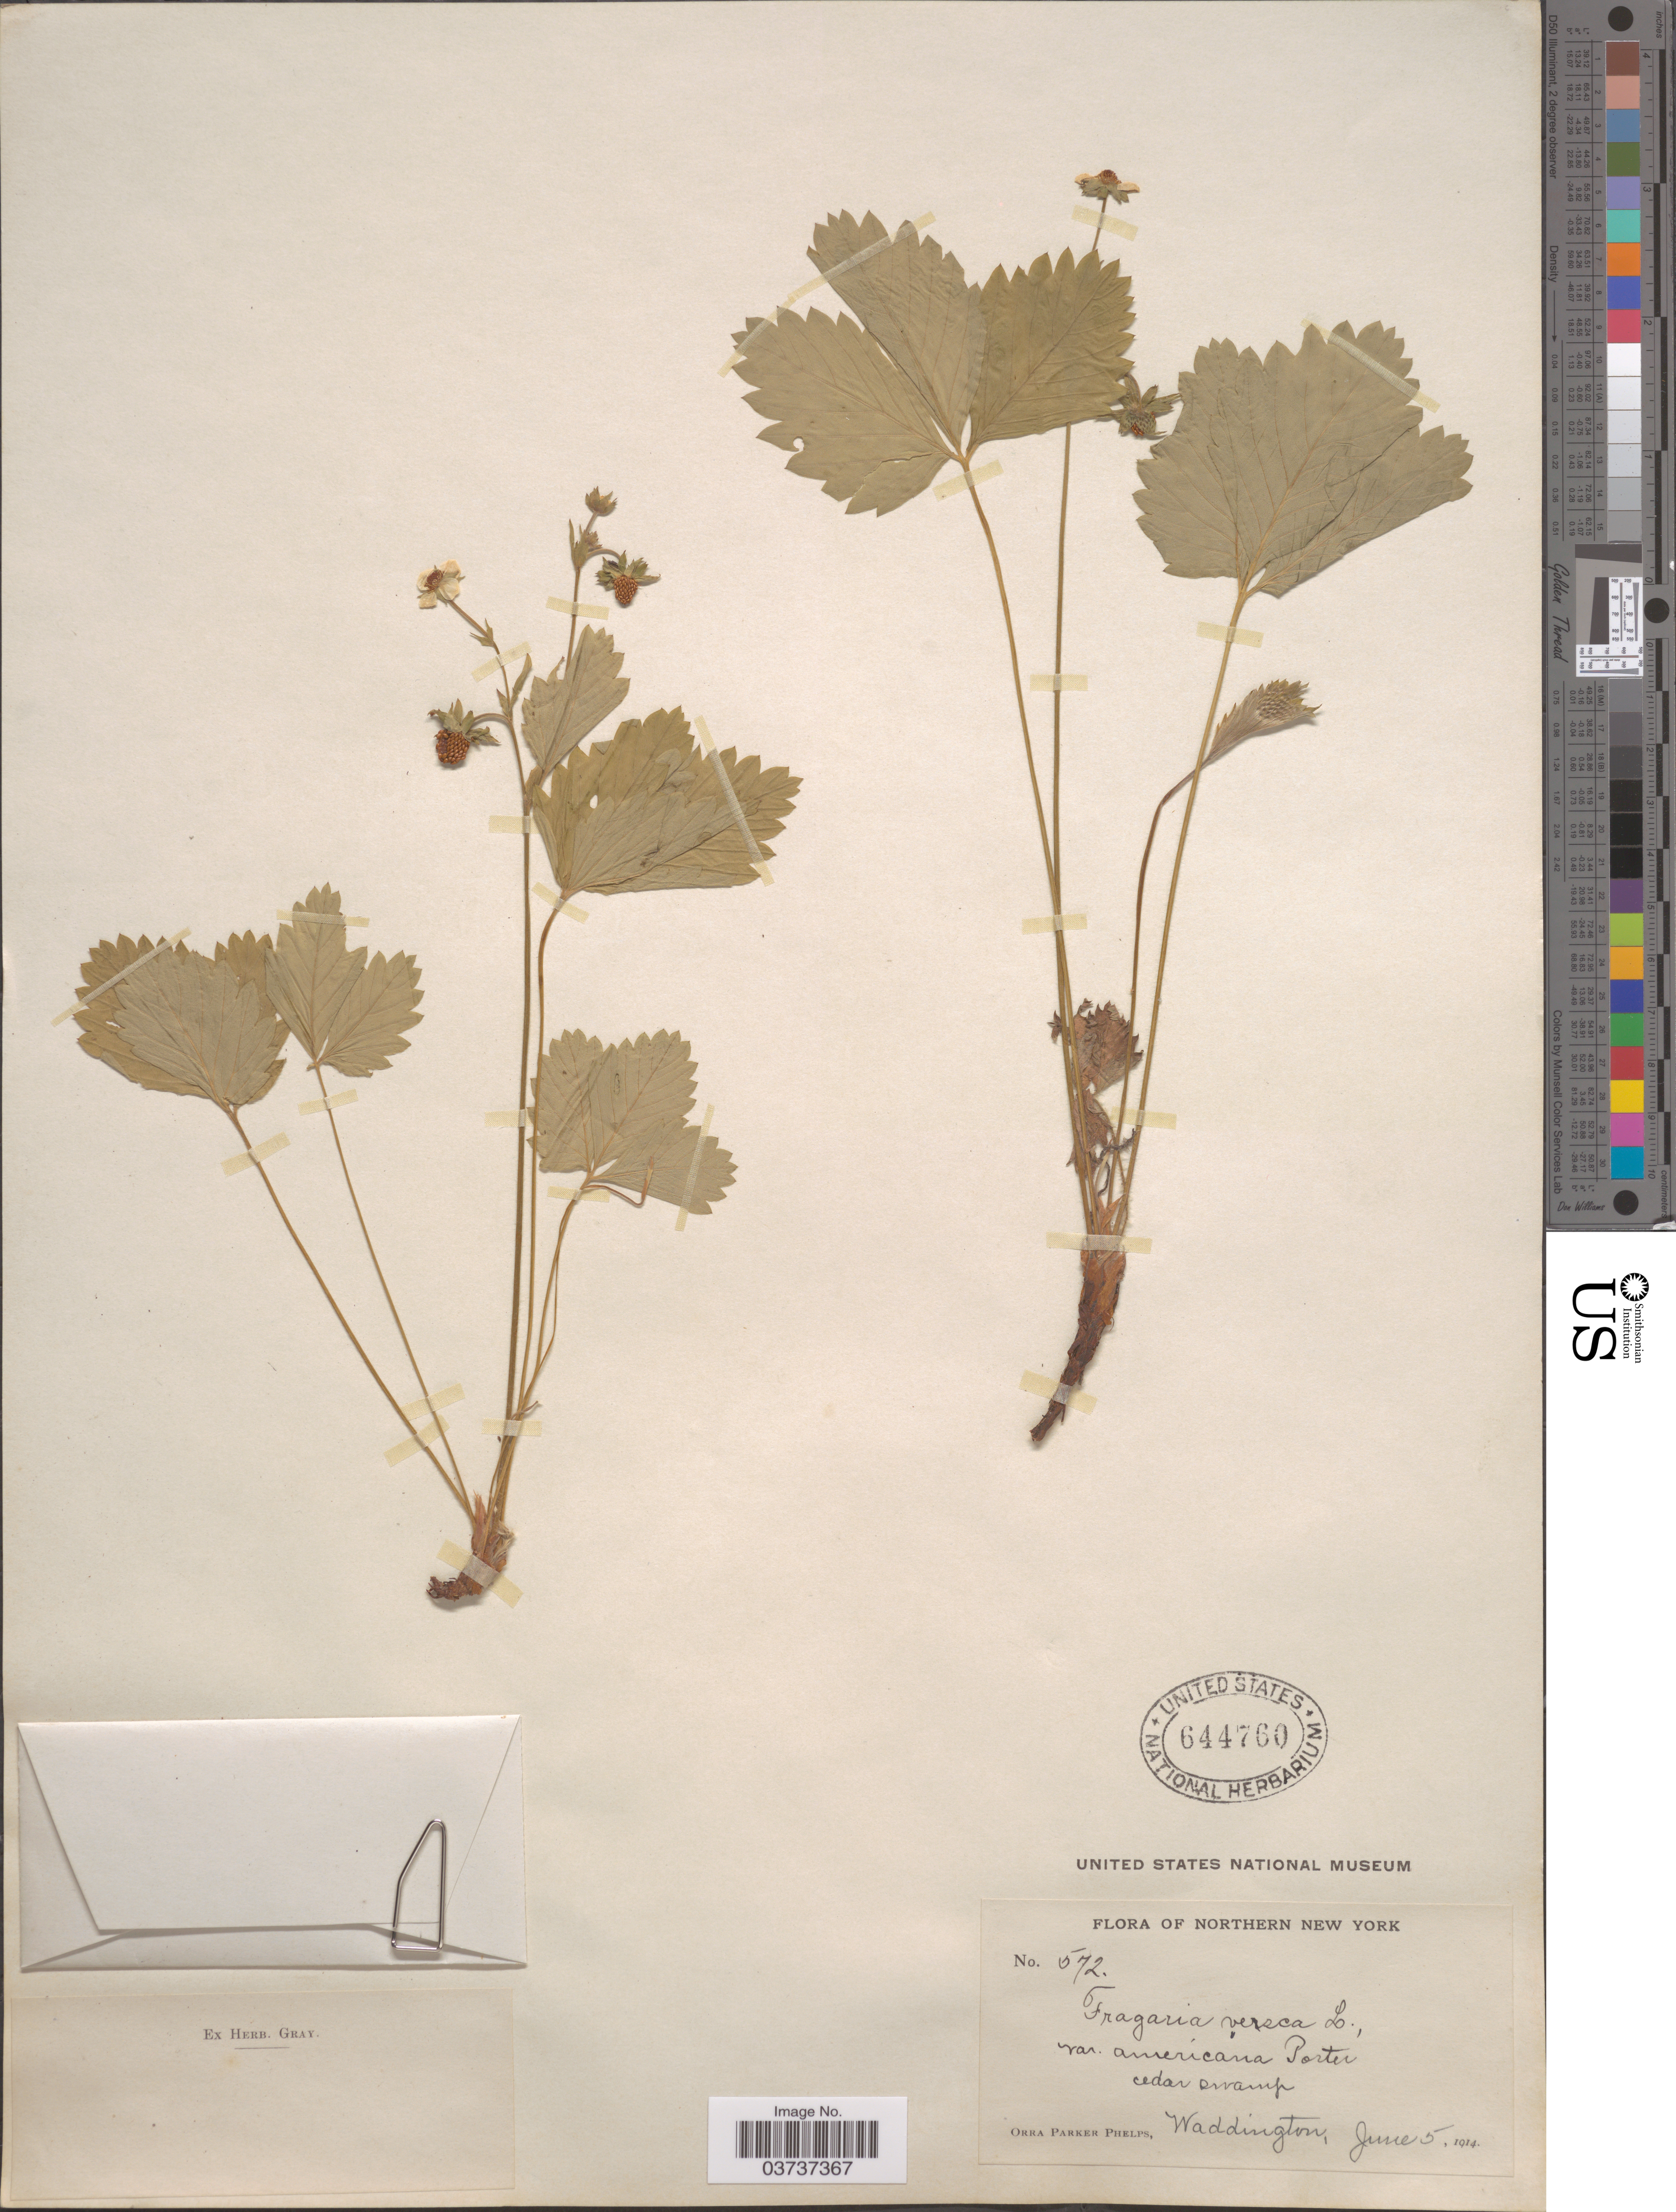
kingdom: Plantae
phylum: Tracheophyta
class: Magnoliopsida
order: Rosales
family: Rosaceae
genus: Fragaria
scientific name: Fragaria vesca subsp. americana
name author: (Porter) Staudt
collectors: O. P. Phelps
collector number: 572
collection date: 1914-06-05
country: United States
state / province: New York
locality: Northern New York. Waddington.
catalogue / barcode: US 644760